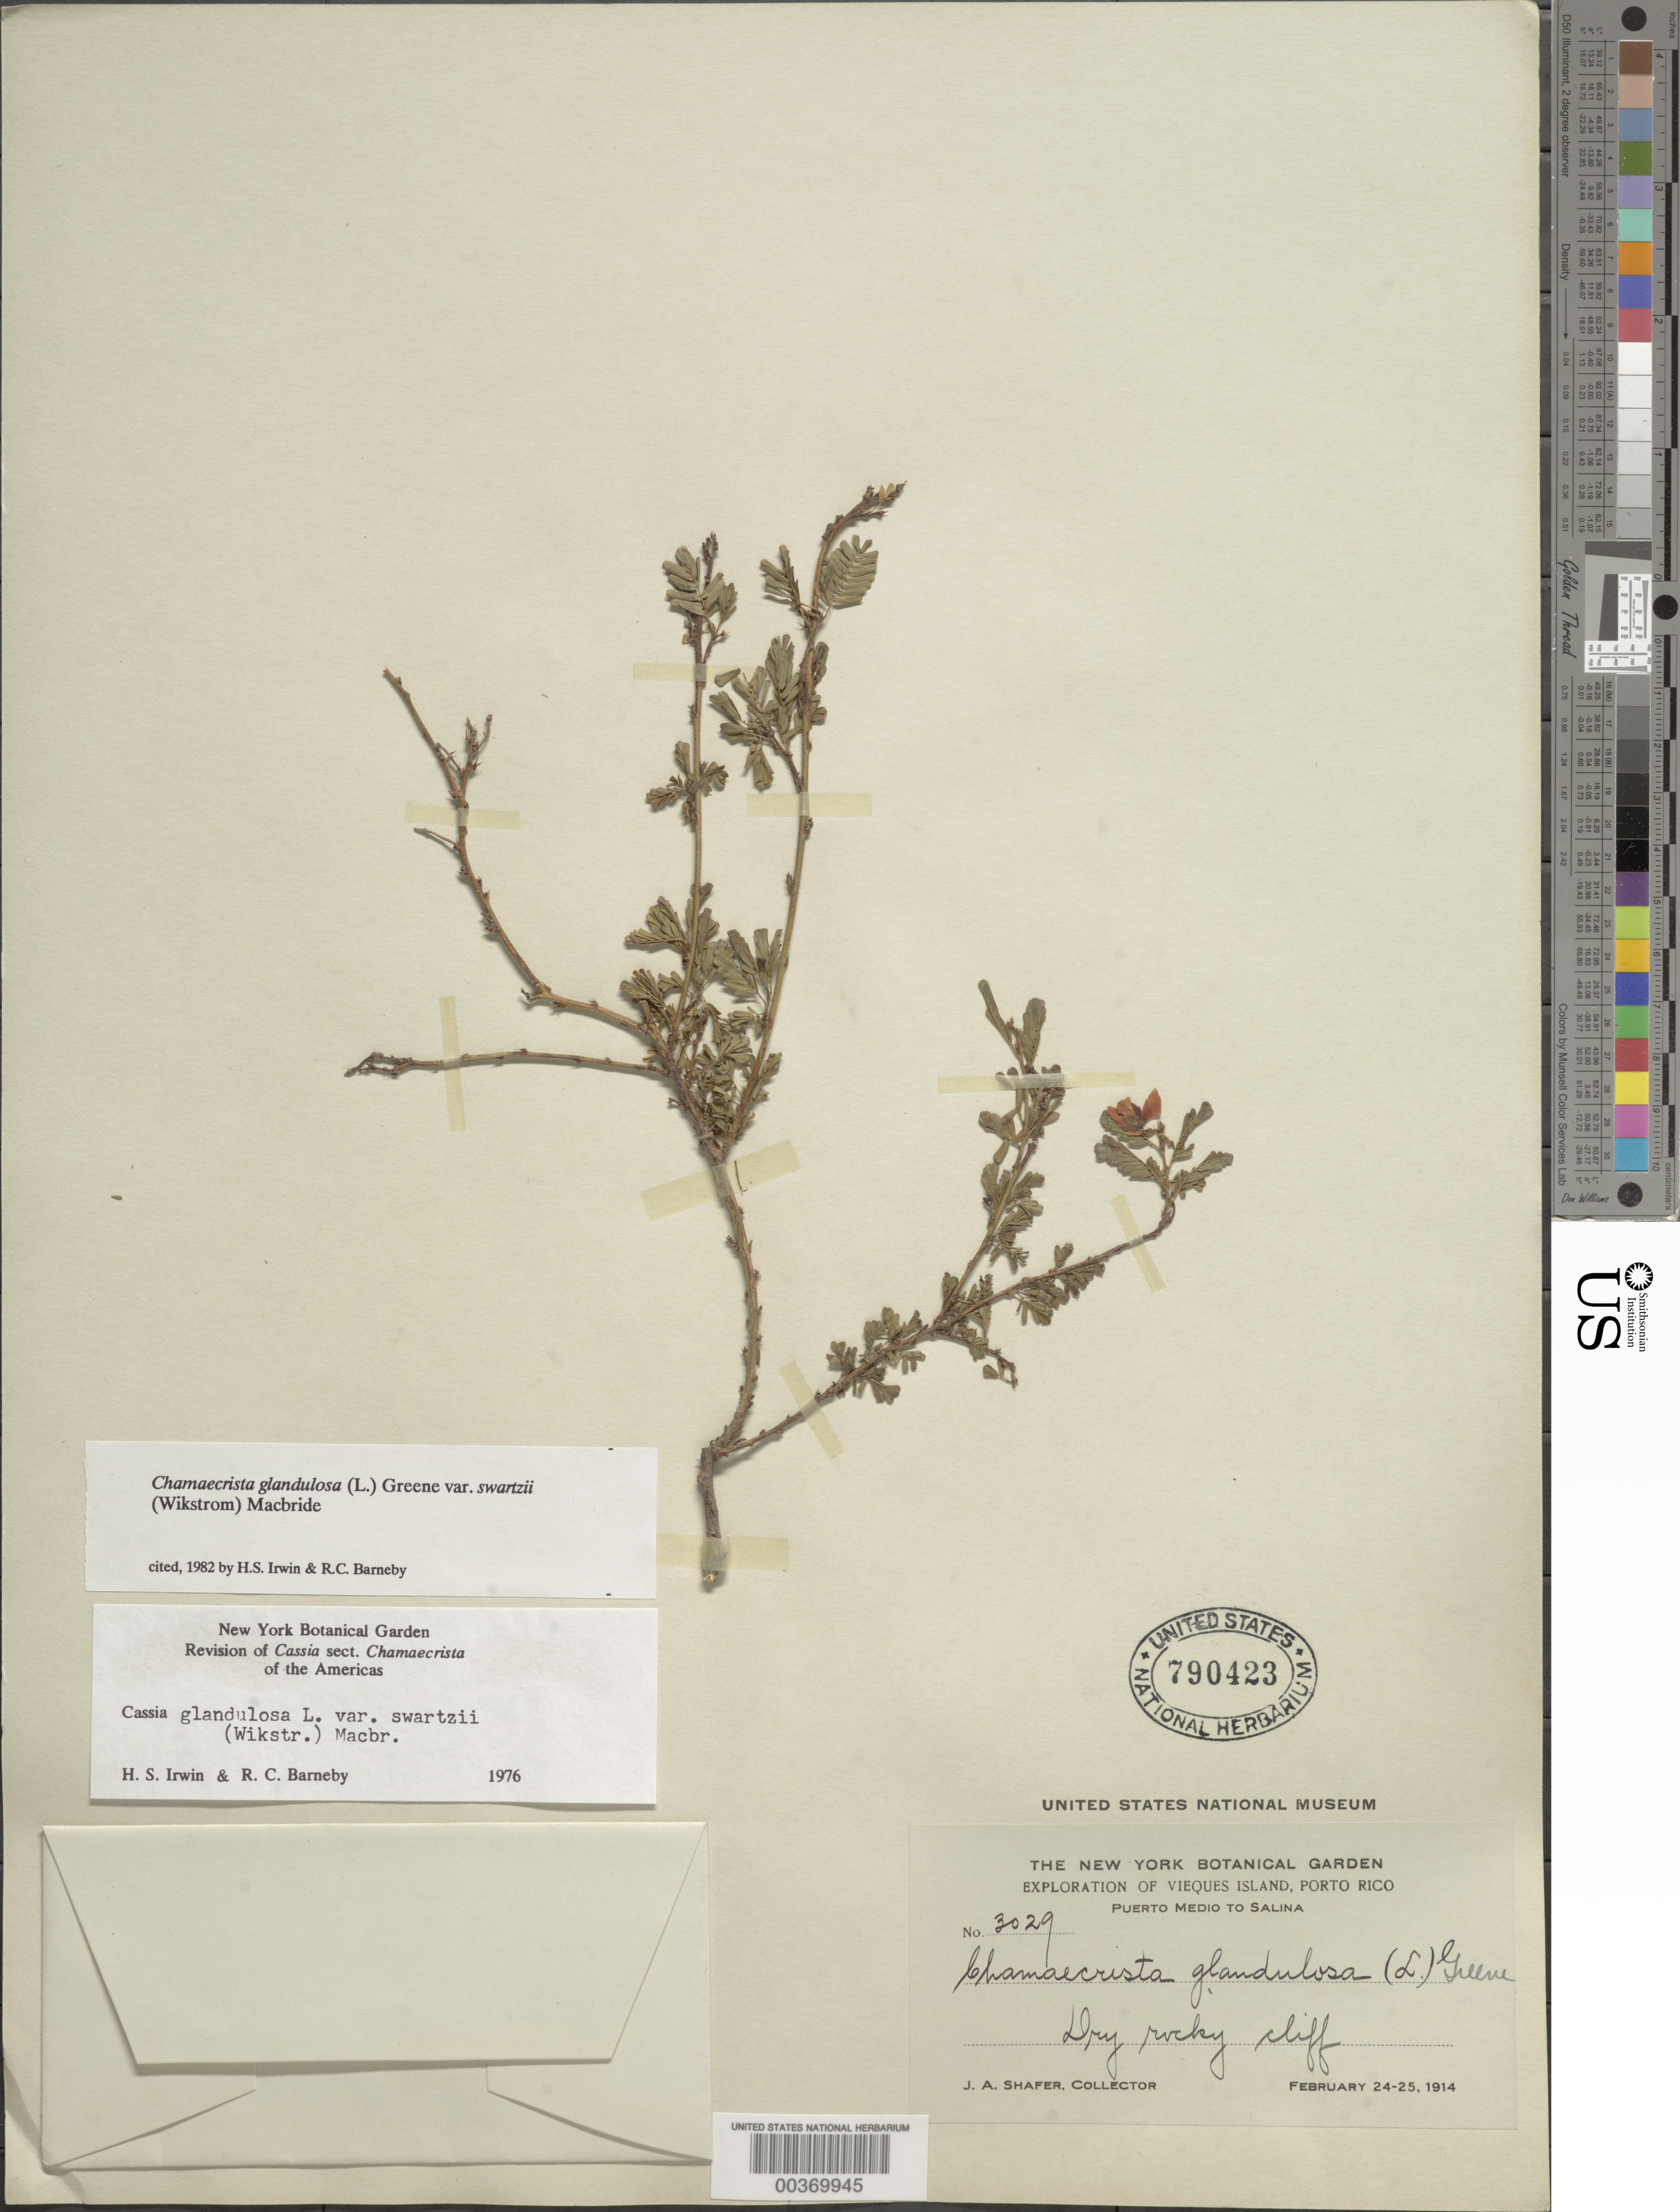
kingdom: Plantae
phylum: Tracheophyta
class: Magnoliopsida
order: Fabales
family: Fabaceae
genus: Chamaecrista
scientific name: Chamaecrista glandulosa var. swartzii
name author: (Wikstr.) H.S. Irwin & Barneby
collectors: J. A. Shafer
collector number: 3029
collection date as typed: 24 Feb 1914 to 25 Feb 1914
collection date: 1914-02-24/1914-02-25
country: Puerto Rico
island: Greater Antilles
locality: Puerto medio to salina; vieques island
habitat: Dry rocky cliff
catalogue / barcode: US 790423